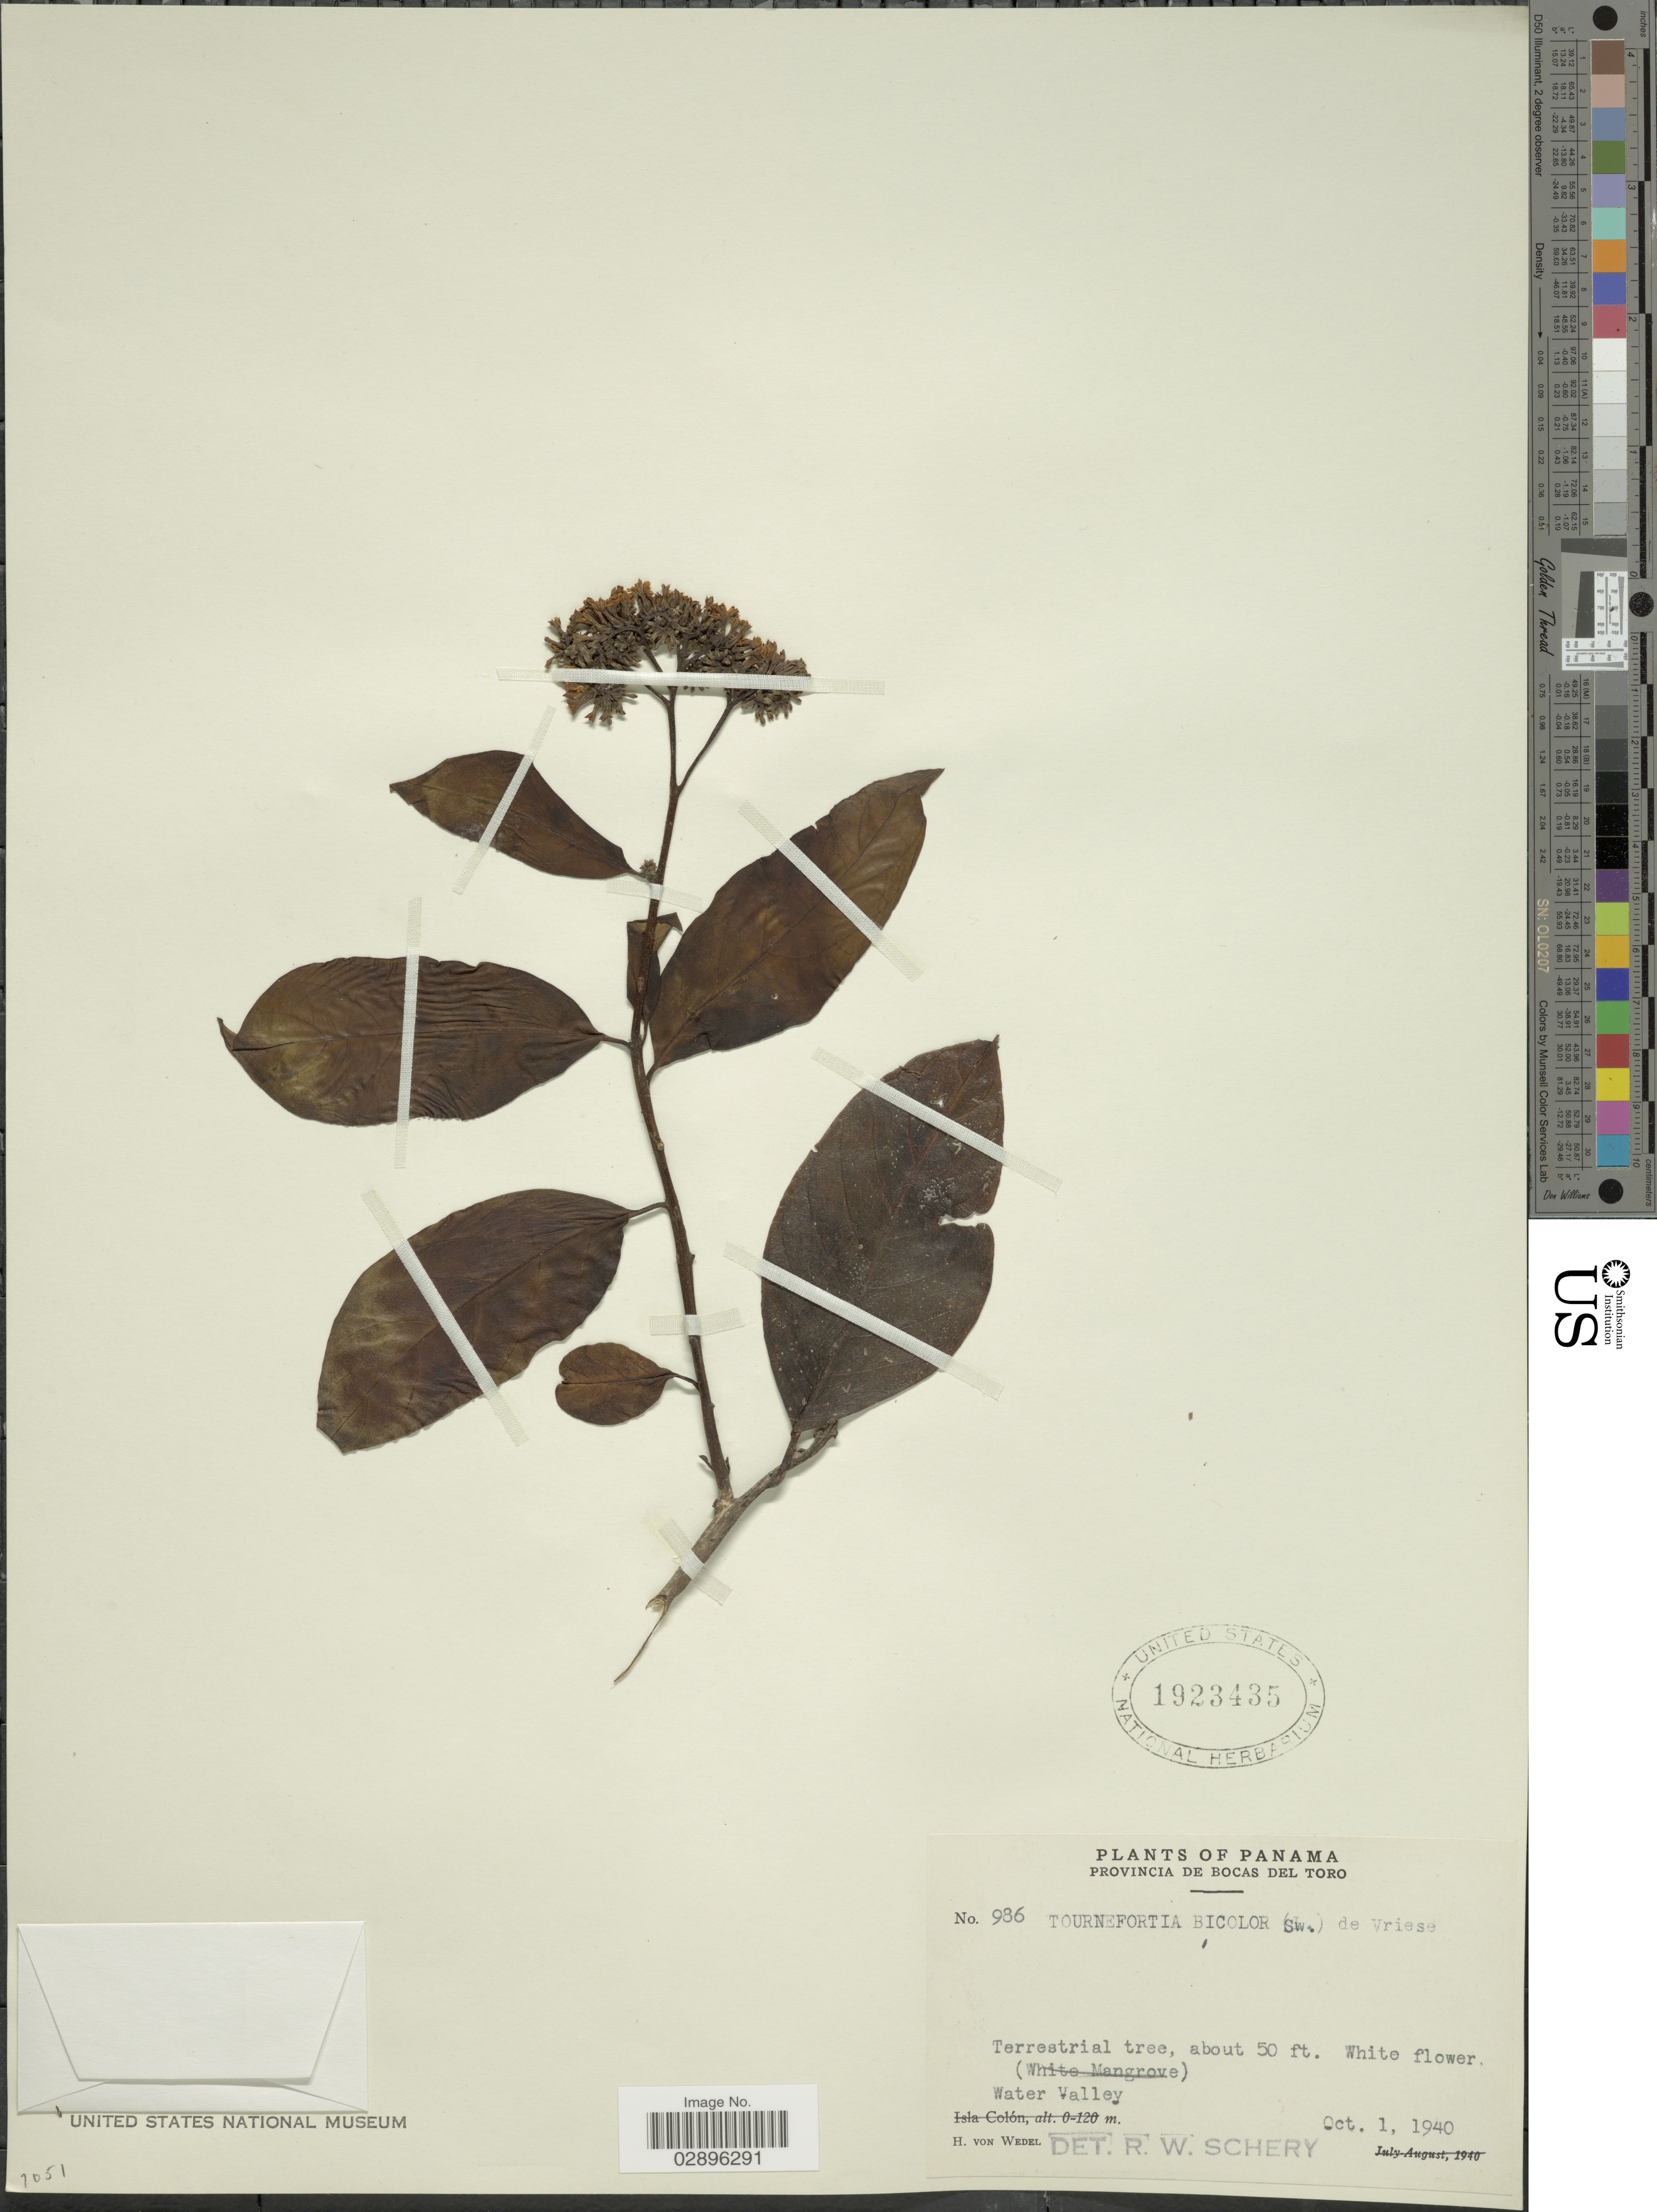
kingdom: Plantae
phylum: Tracheophyta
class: Magnoliopsida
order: Boraginales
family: Heliotropiaceae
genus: Tournefortia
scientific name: Tournefortia bicolor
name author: Sw.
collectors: H. von Wedel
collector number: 986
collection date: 1940-10-01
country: Panama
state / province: Bocas del Toro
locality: Water Valley.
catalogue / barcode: US 1923435